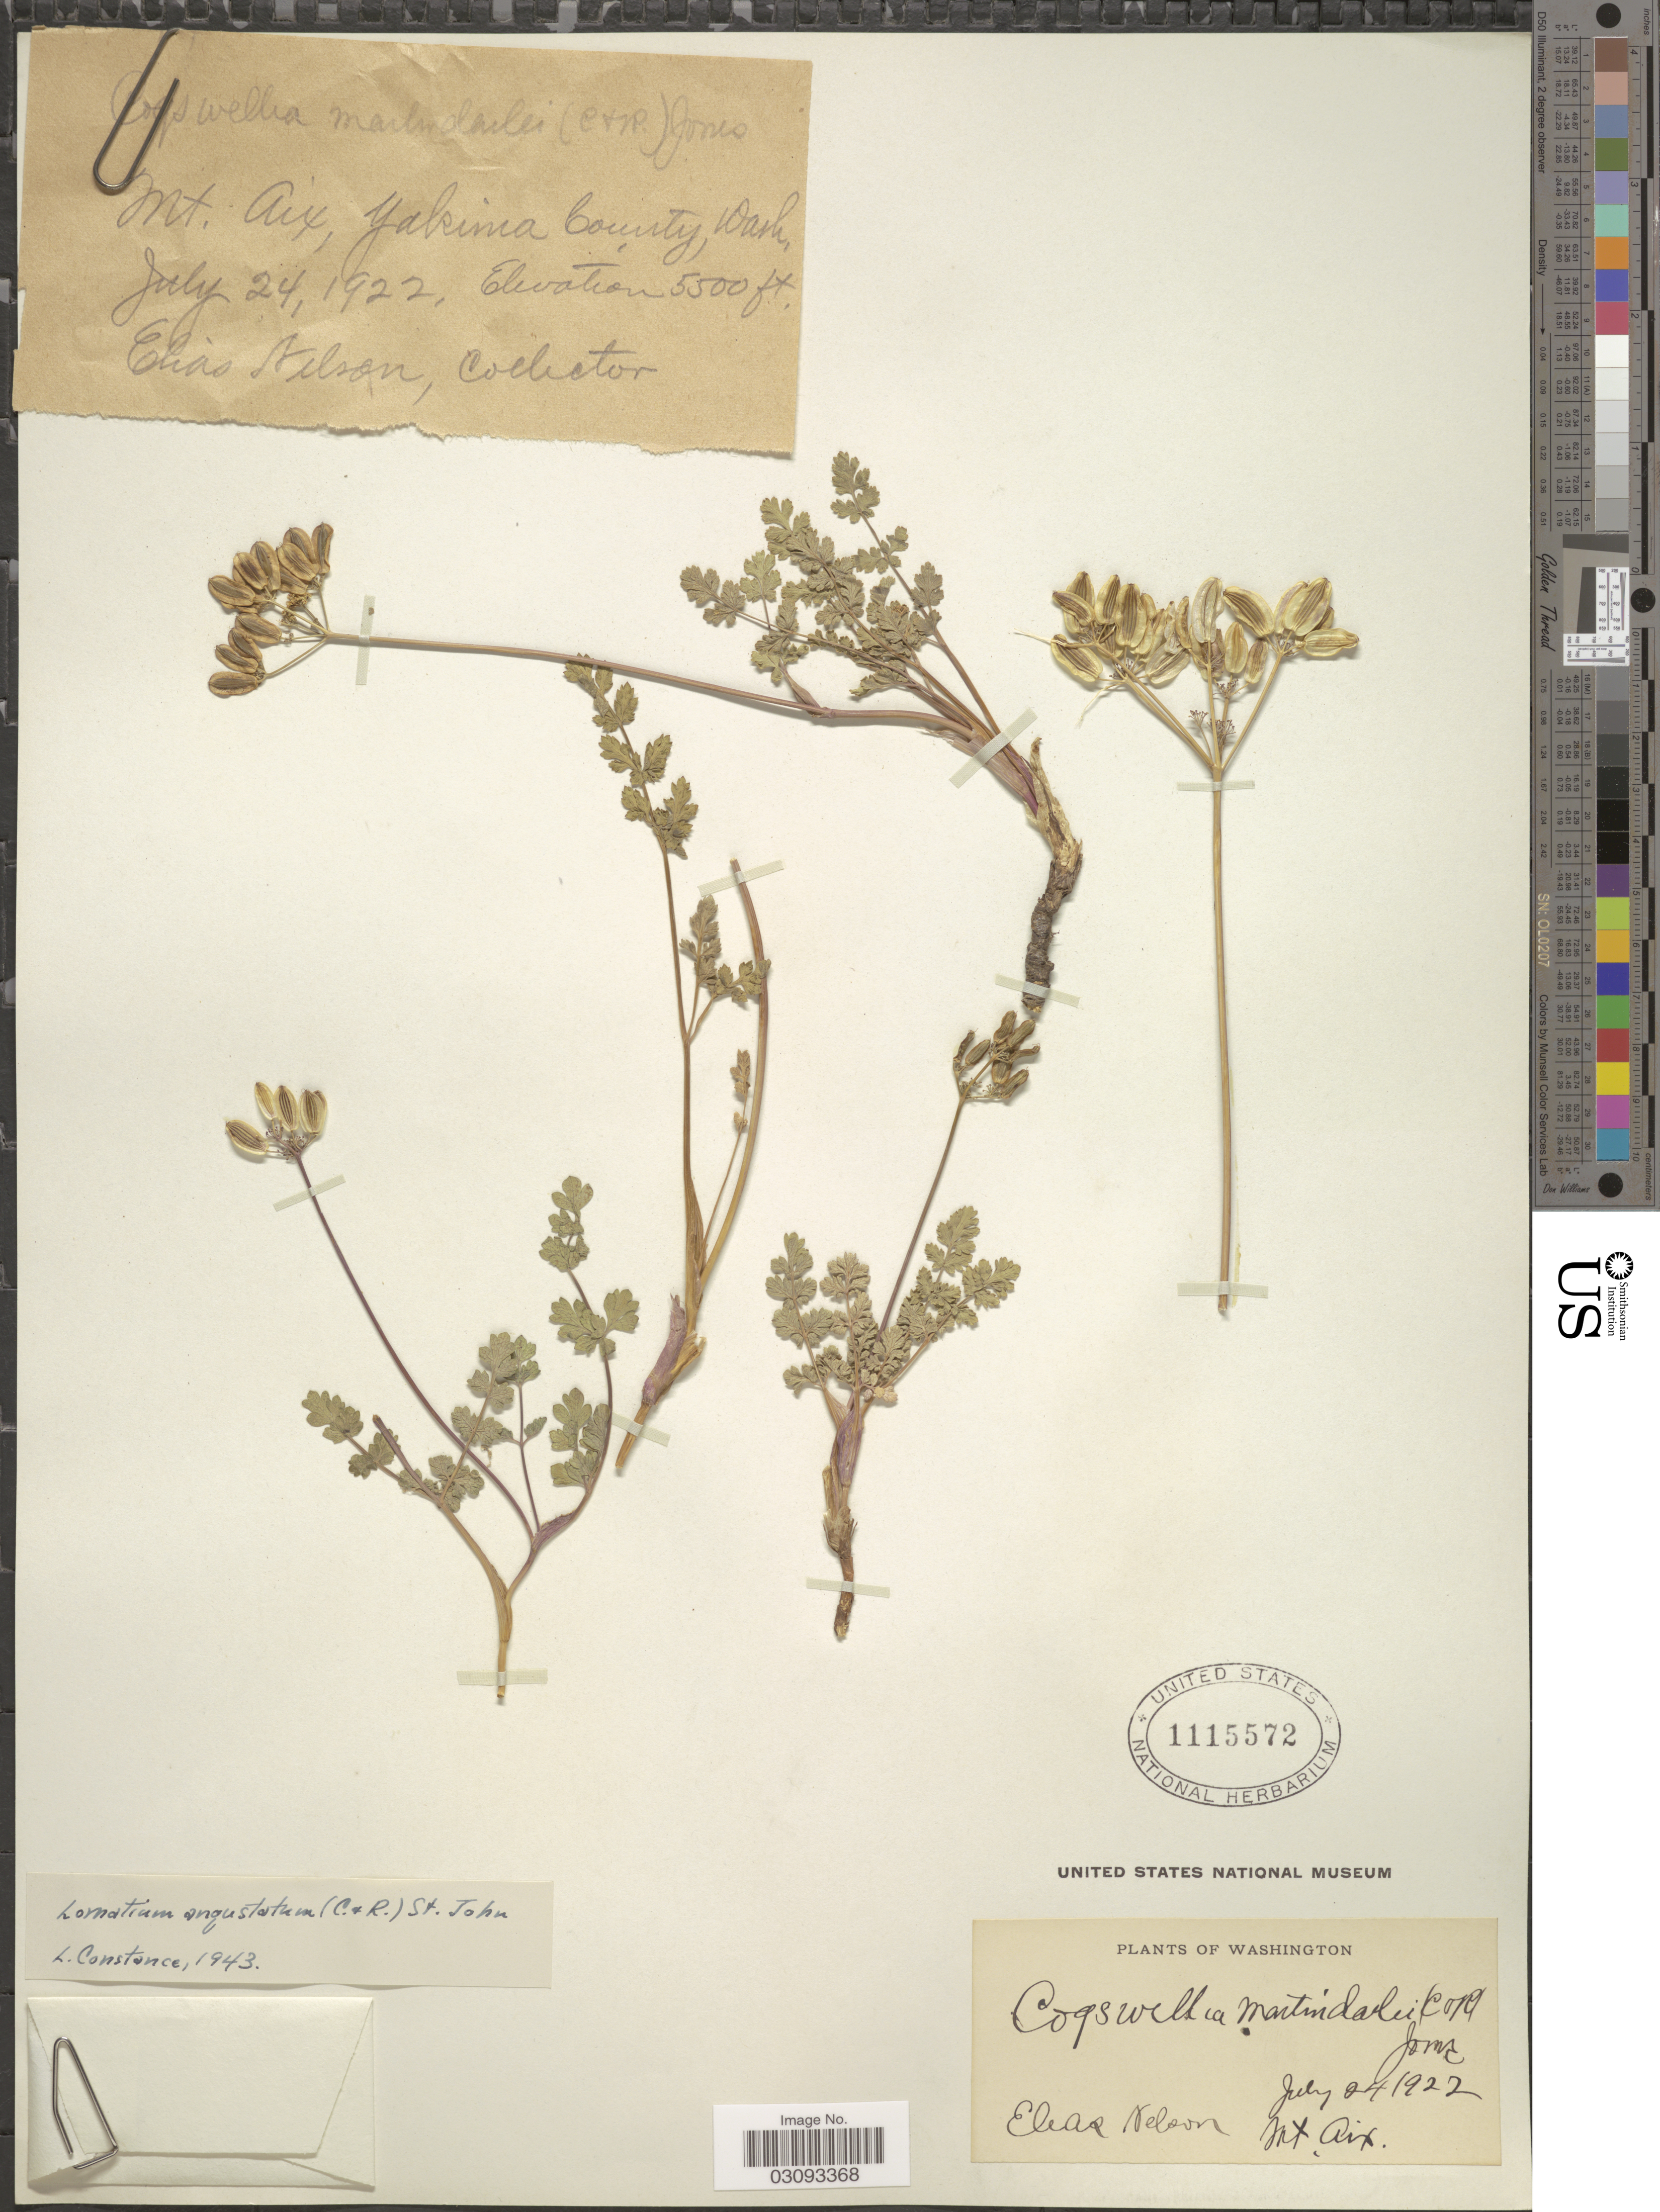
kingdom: Plantae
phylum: Tracheophyta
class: Magnoliopsida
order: Apiales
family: Apiaceae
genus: Lomatium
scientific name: Lomatium angustatum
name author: (J.M. Coult. & Rose) H. St. John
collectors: E. Nelson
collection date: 1922-07-24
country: United States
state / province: Washington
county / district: Yakima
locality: Mt. Aix, Yakima County.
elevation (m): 1676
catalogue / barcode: US 1115572